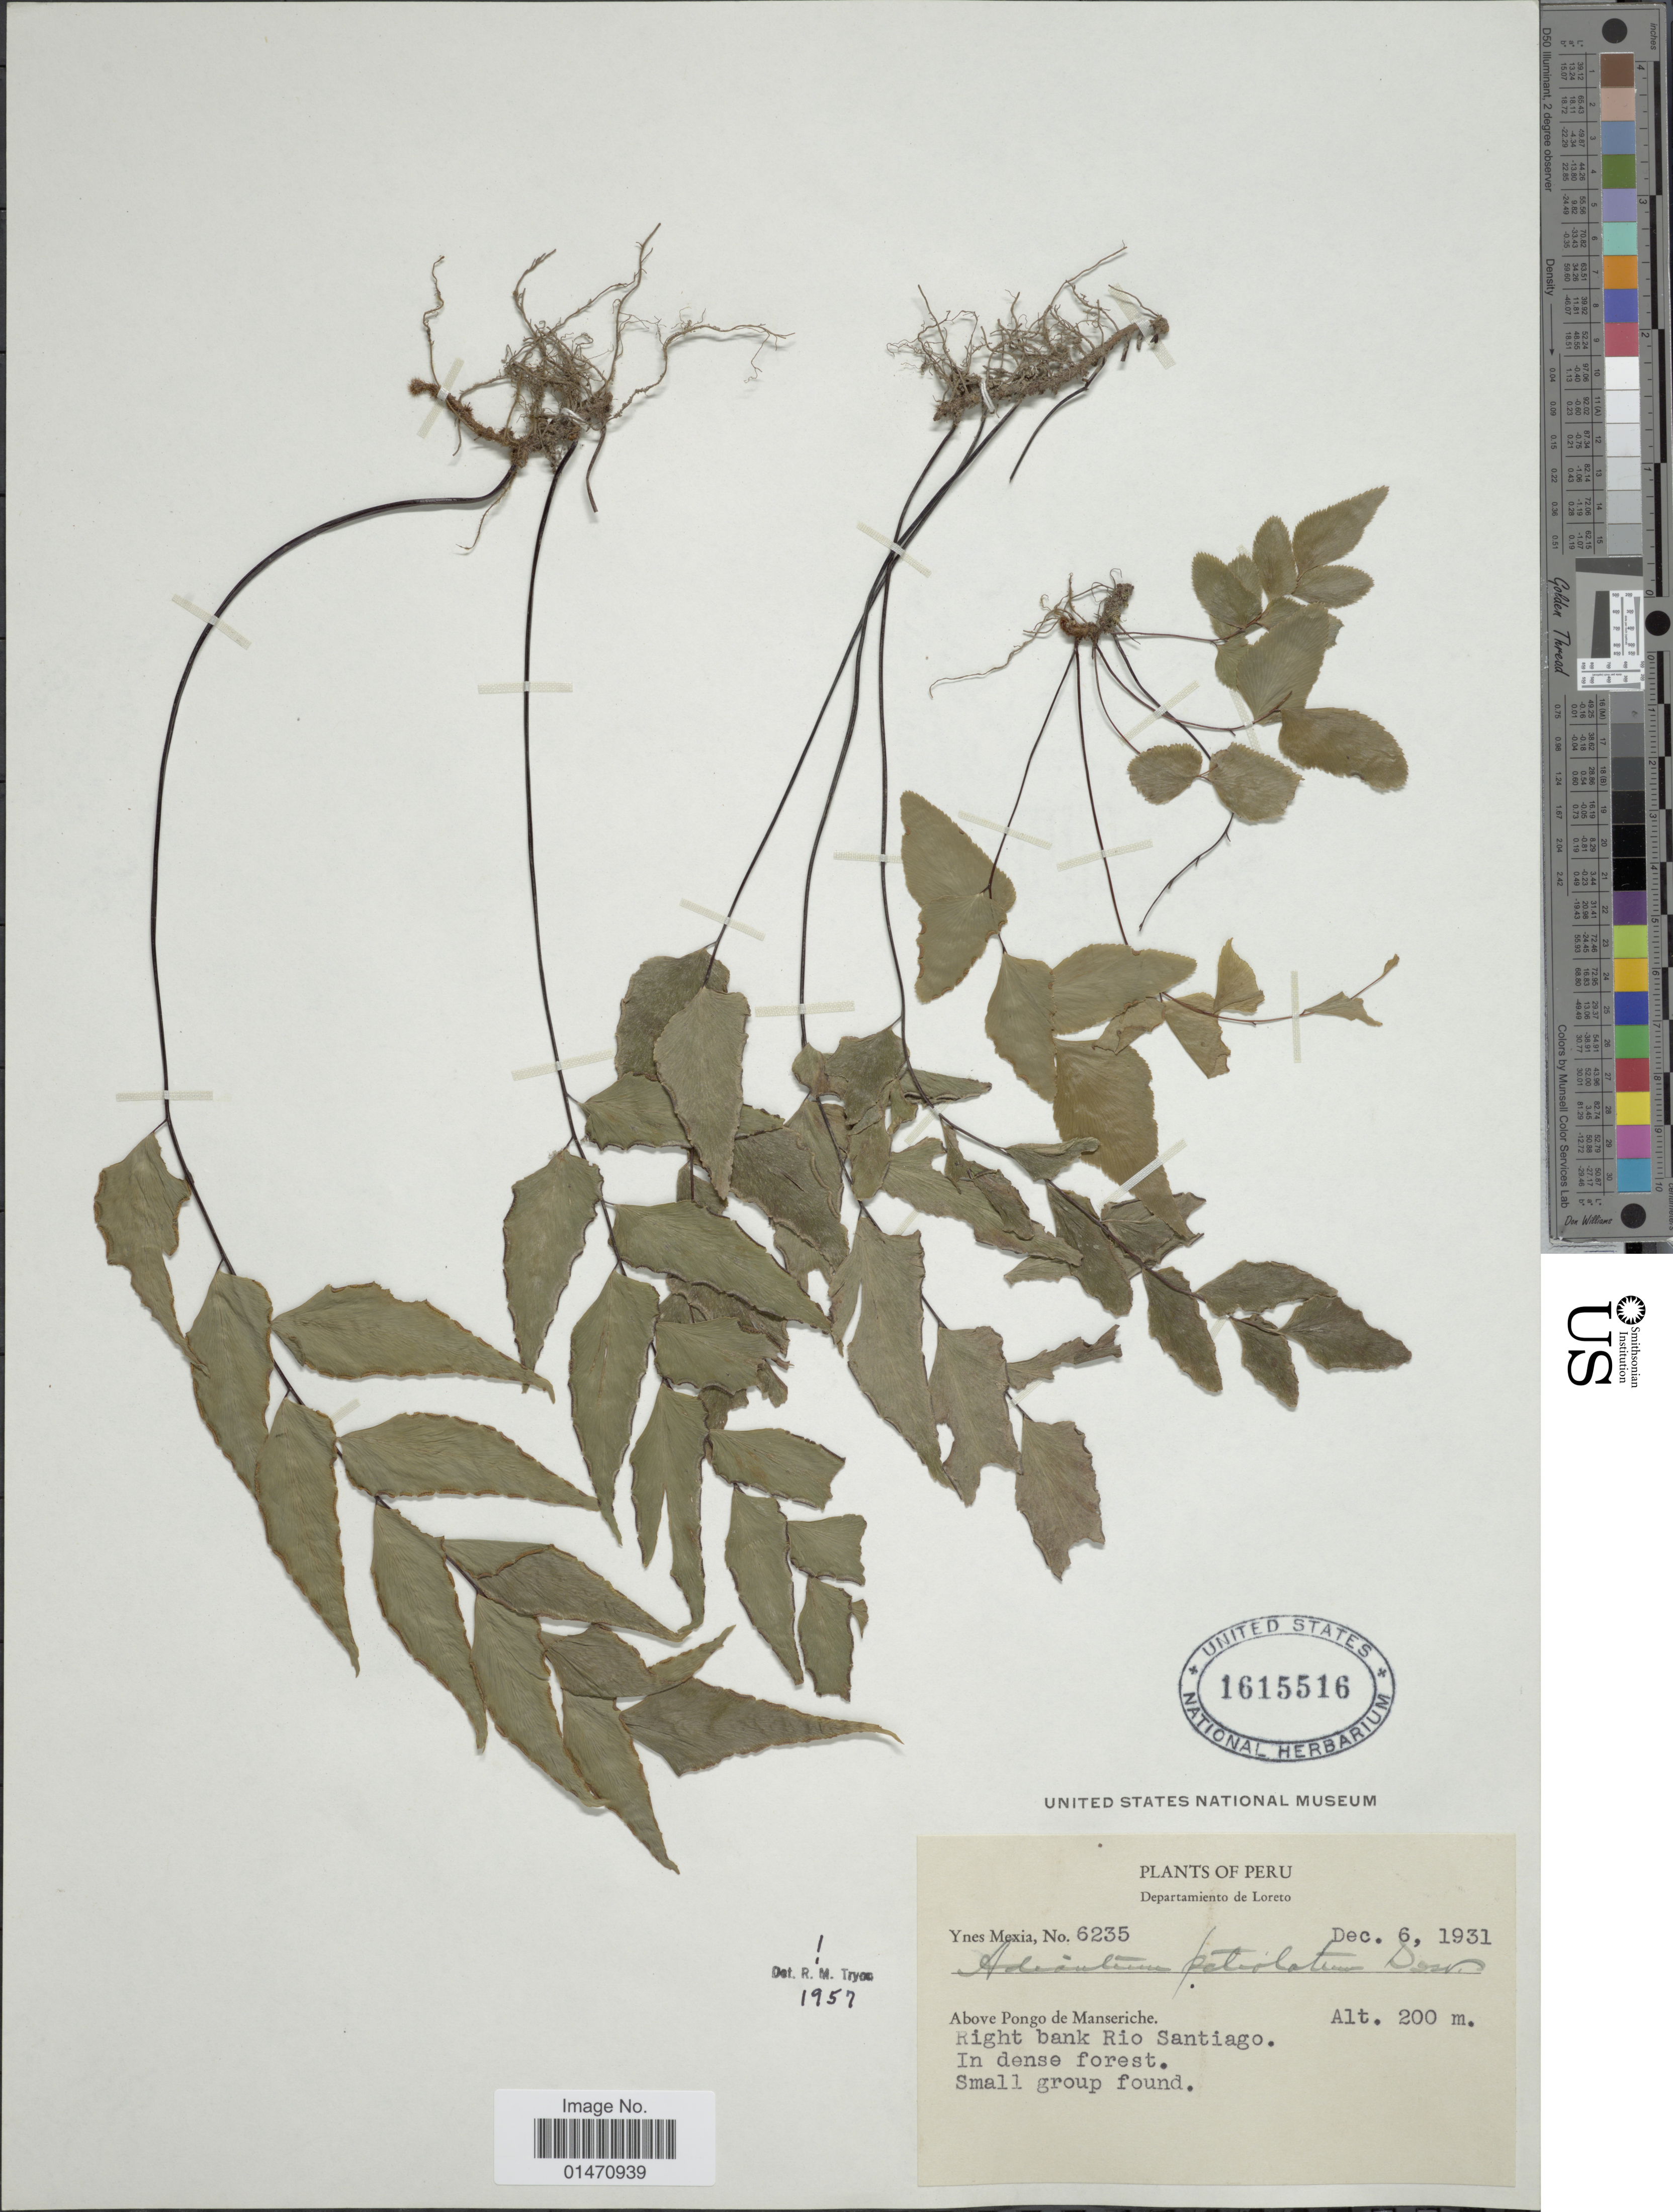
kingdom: Plantae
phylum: Tracheophyta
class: Polypodiopsida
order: Polypodiales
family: Pteridaceae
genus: Adiantum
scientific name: Adiantum petiolatum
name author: Desv.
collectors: Y. Mexia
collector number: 6235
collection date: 1931-12-06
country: Peru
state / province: Loreto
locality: Plants of Peru, Departamiento de Loreto, Above Pongo de Manseriche, Right bank RIo Santiago, in dense foerest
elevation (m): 200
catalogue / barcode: US 1615516